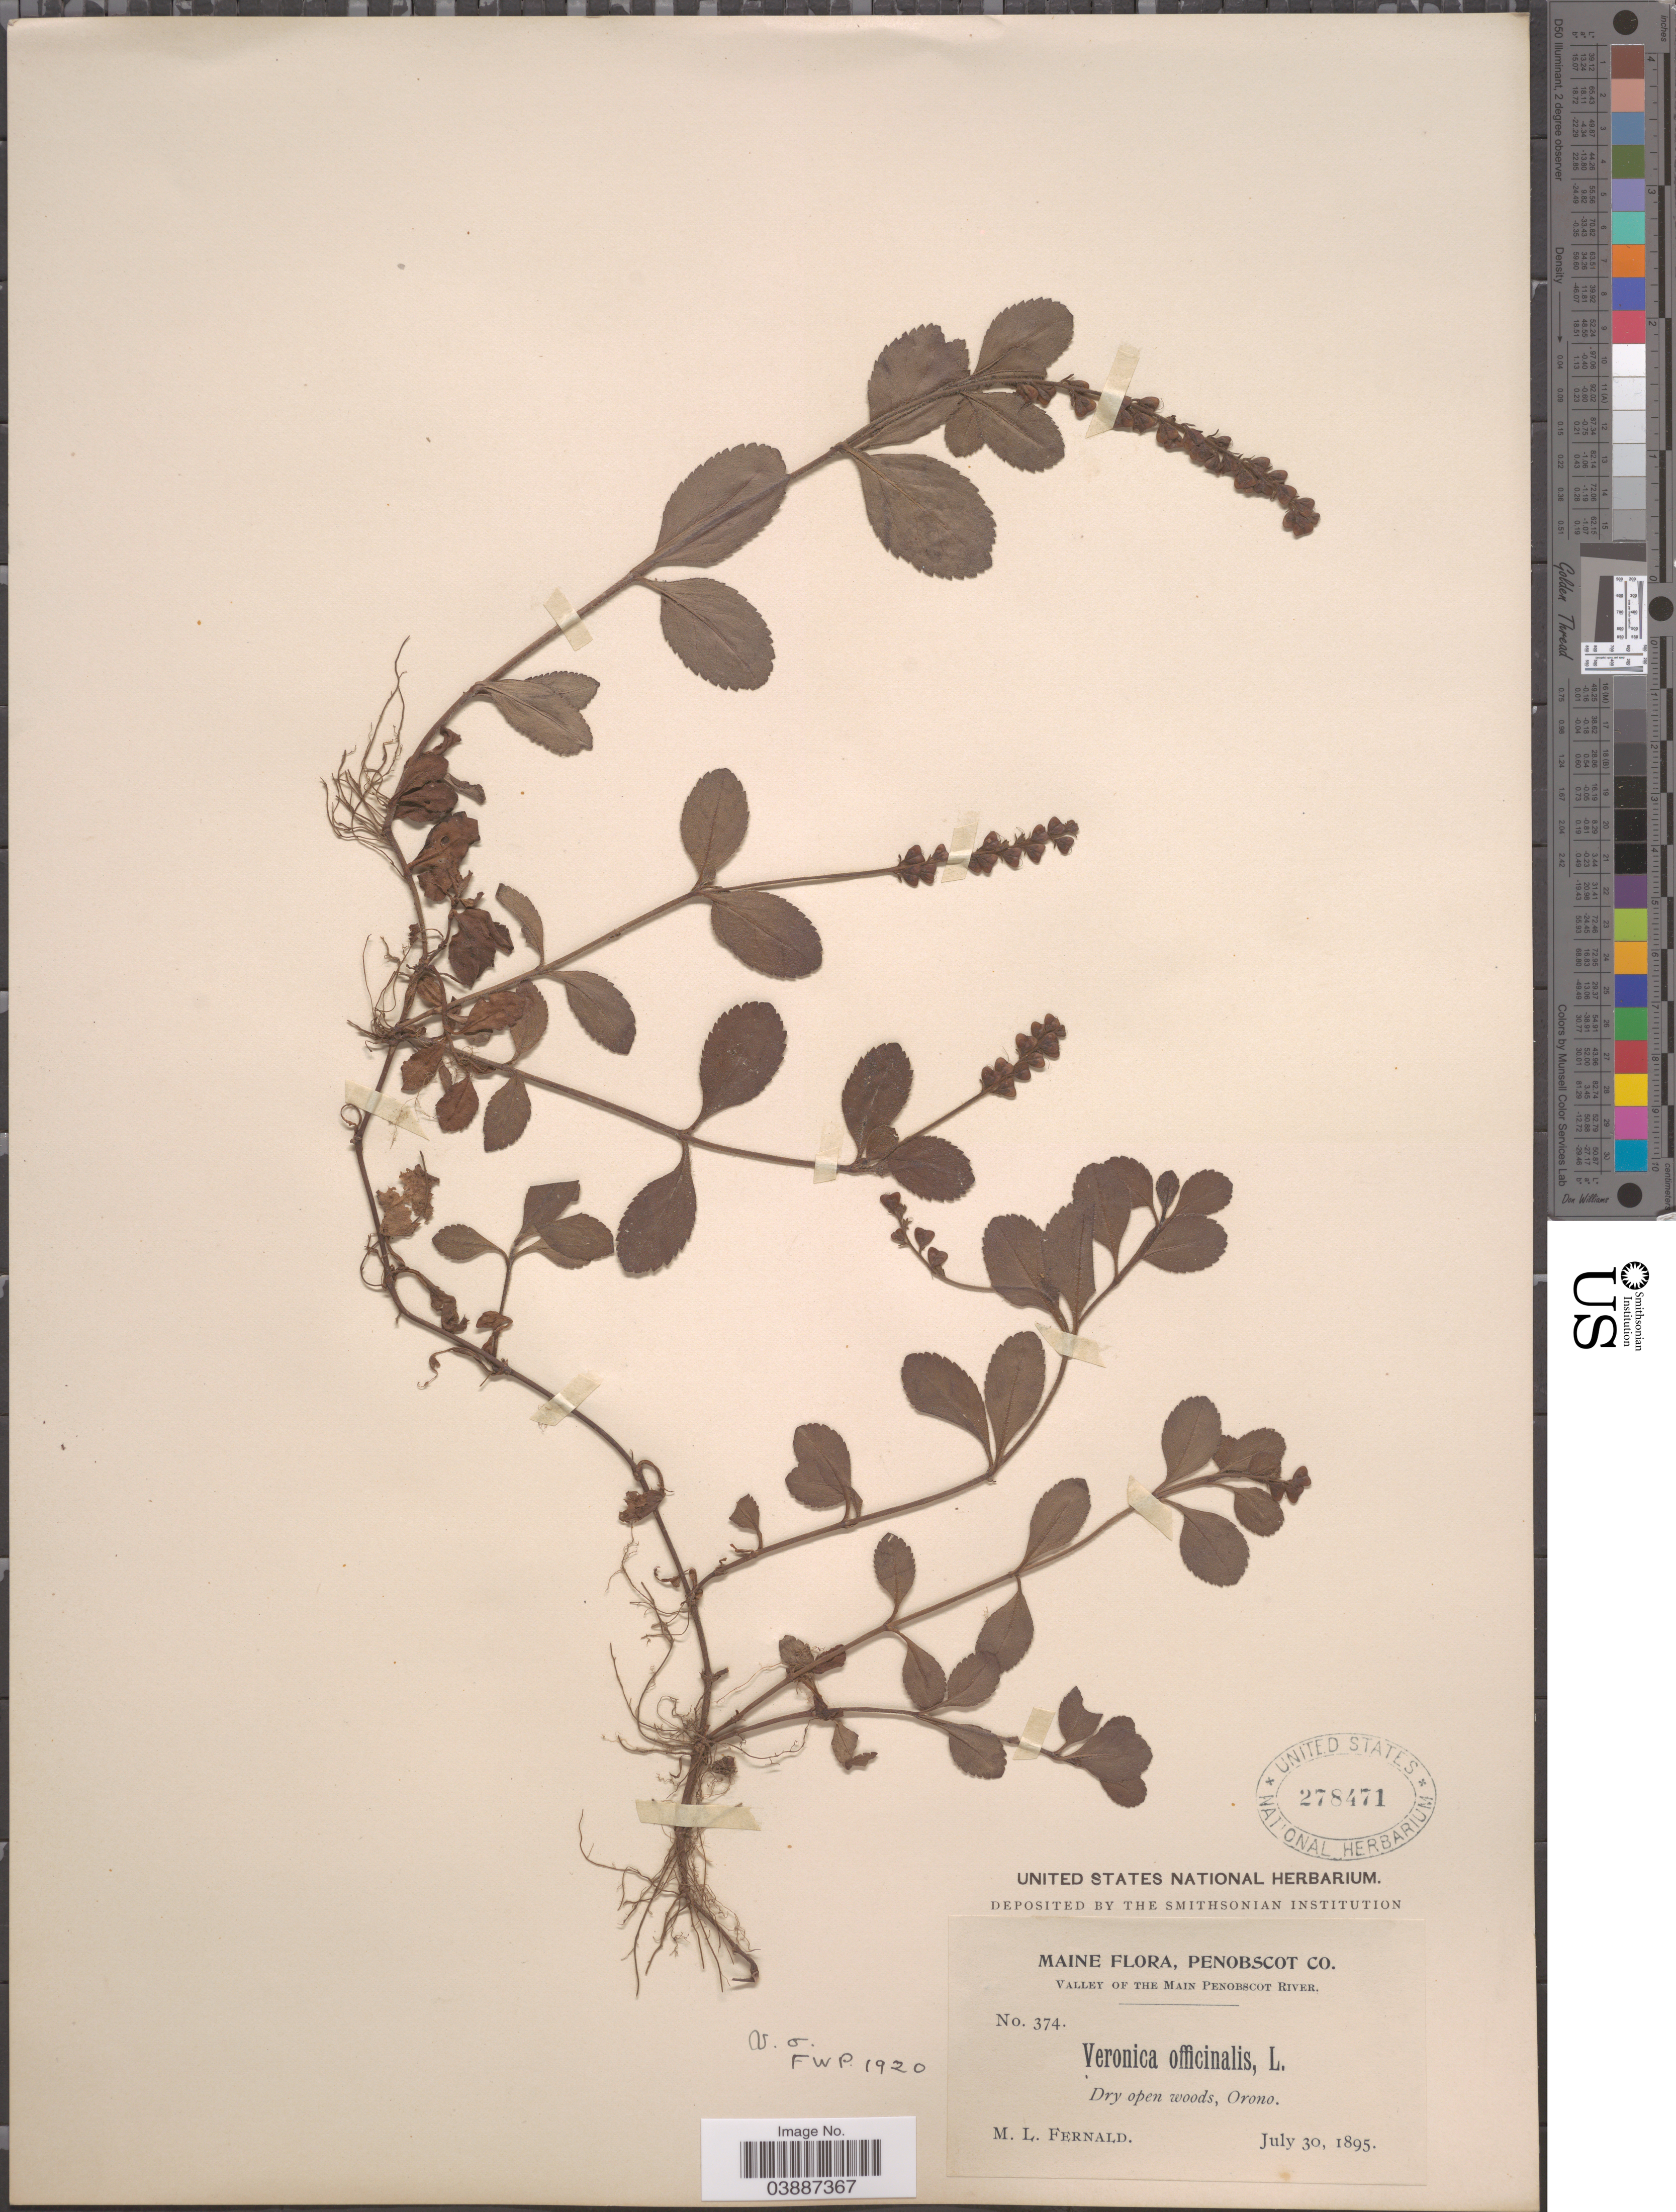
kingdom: Plantae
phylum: Tracheophyta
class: Magnoliopsida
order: Lamiales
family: Plantaginaceae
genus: Veronica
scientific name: Veronica officinalis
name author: L.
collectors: M. L. Fernald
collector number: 374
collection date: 1895-07-30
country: United States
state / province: Maine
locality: Penobscot Co. Valley of the Main Penobscot River. Orono.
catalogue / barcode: US 278471